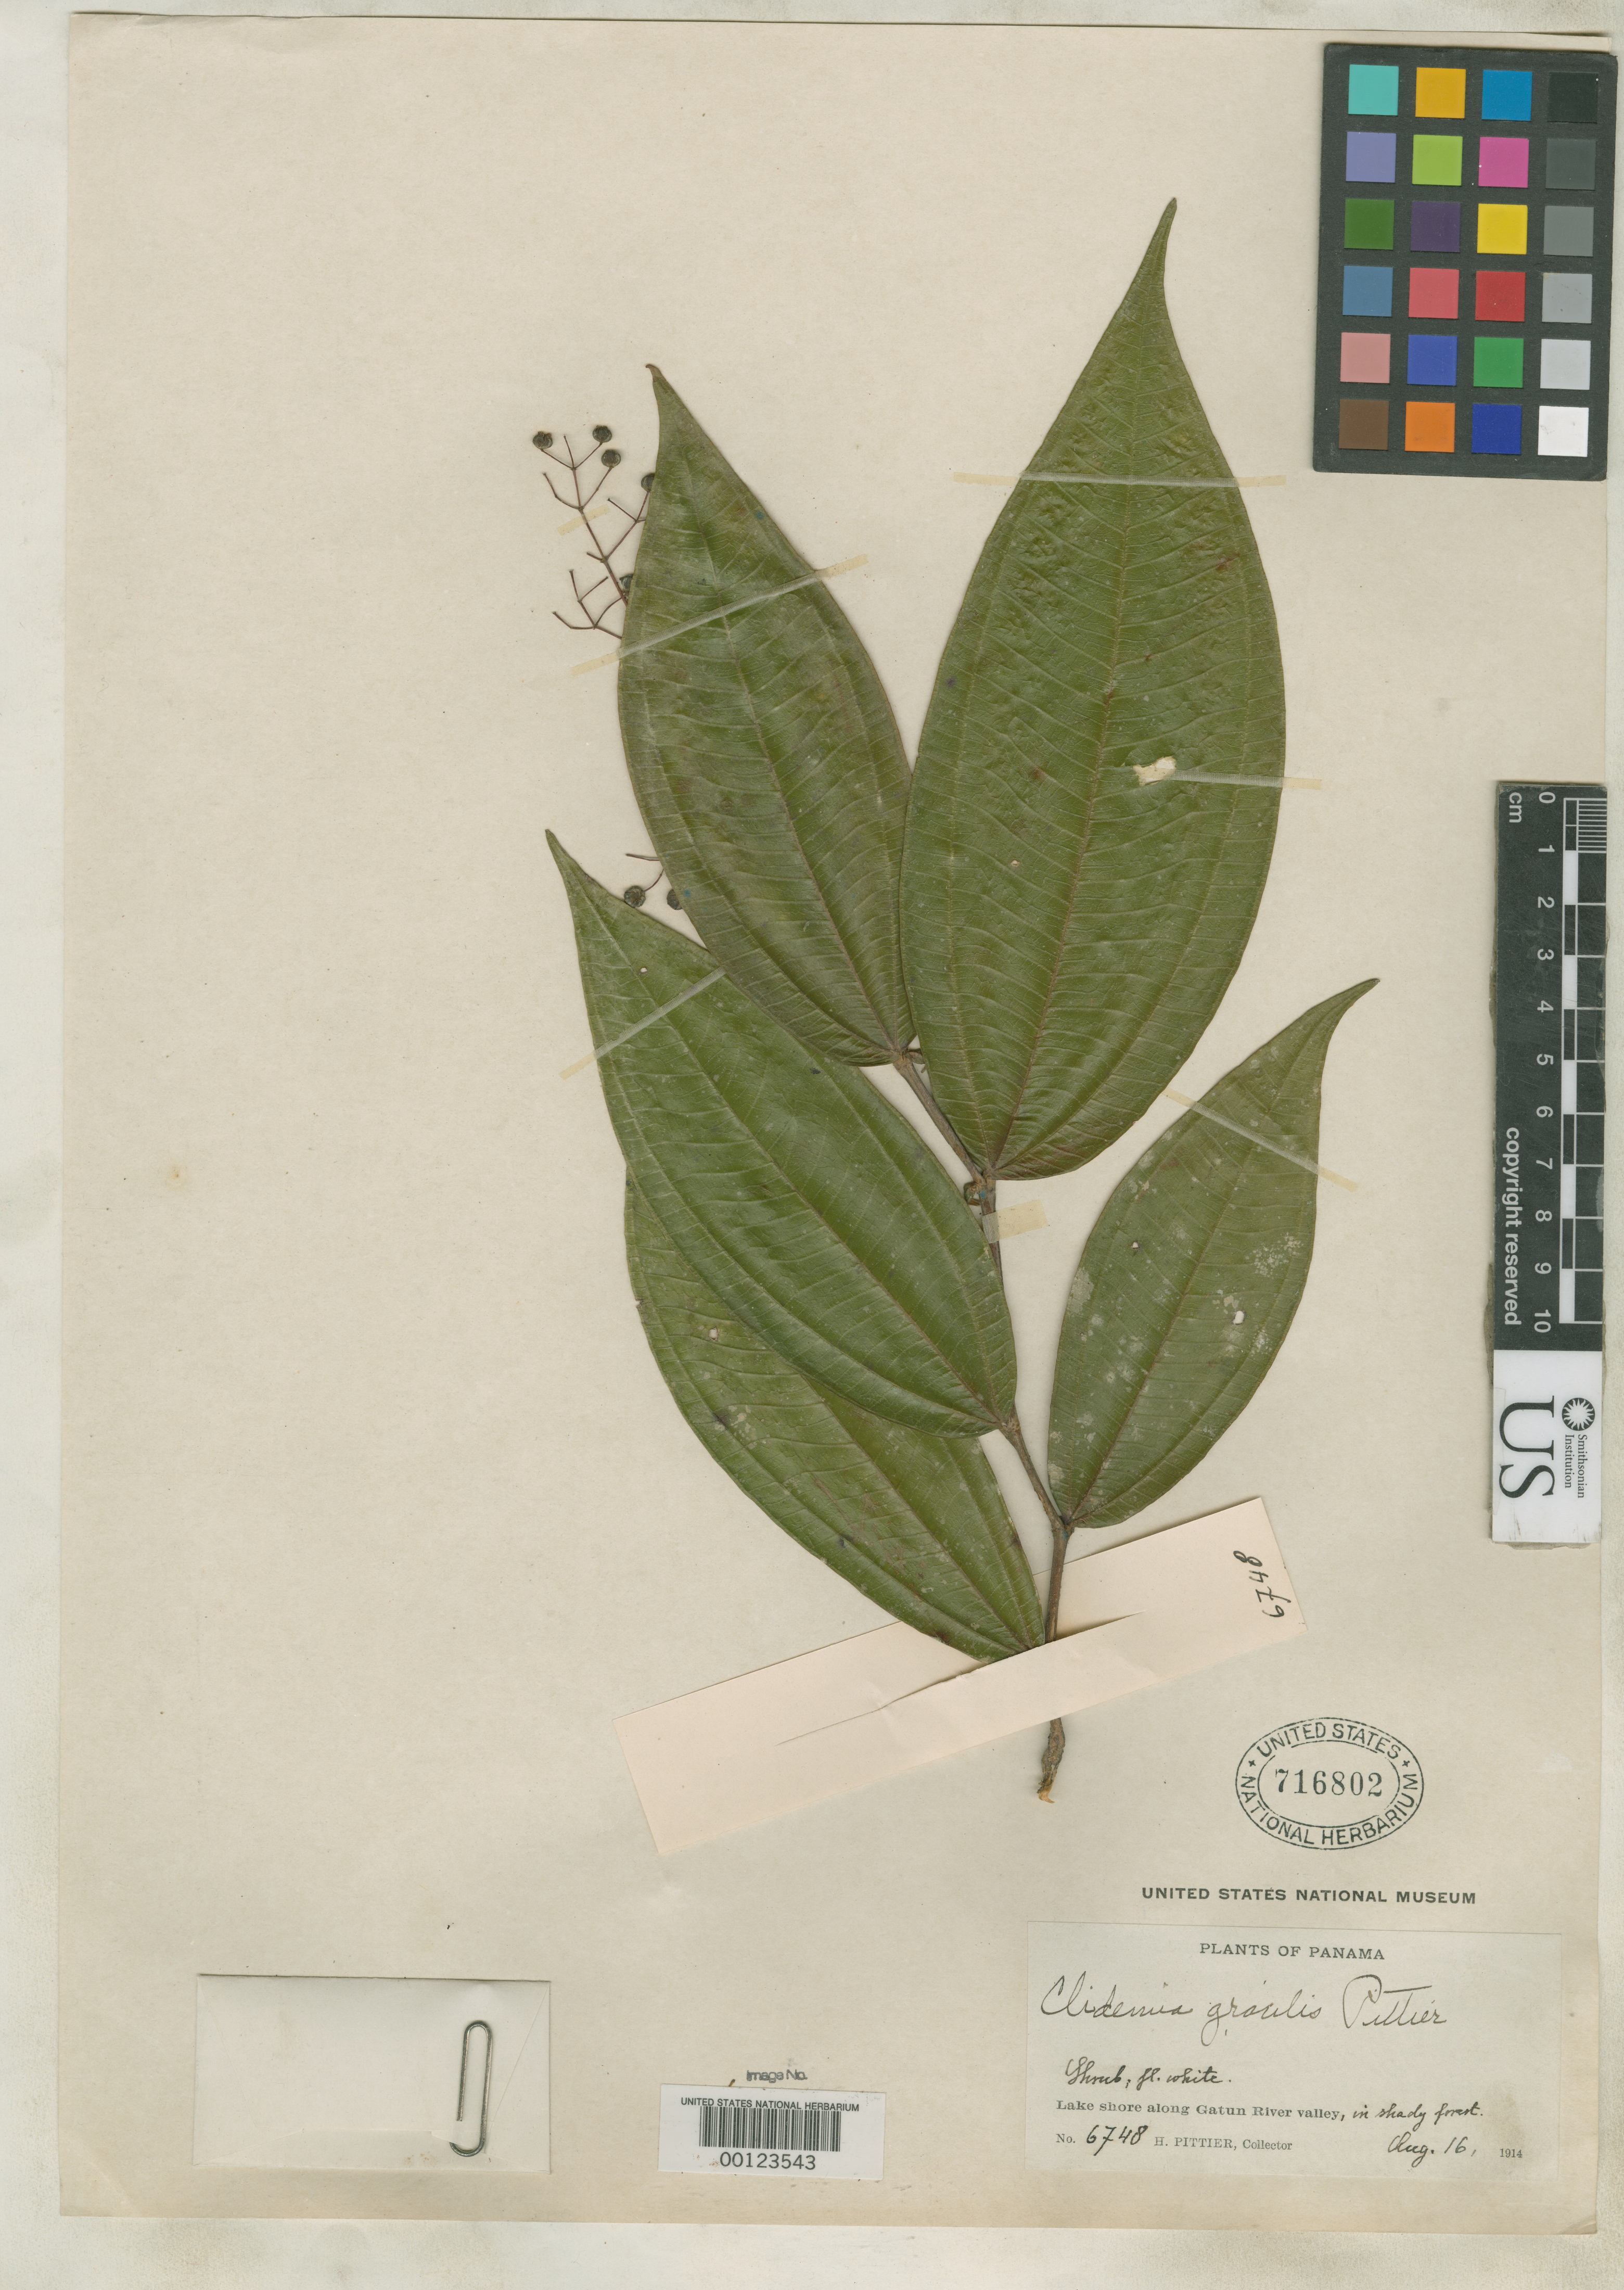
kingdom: Plantae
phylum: Tracheophyta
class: Magnoliopsida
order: Myrtales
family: Melastomataceae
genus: Clidemia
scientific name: Clidemia gracilis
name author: Pittier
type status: Isotype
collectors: H. F. Pittier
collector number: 6748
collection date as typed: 16 Aug 1914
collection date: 1914-08-16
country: Panama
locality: Gatun Valley.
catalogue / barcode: US 716802